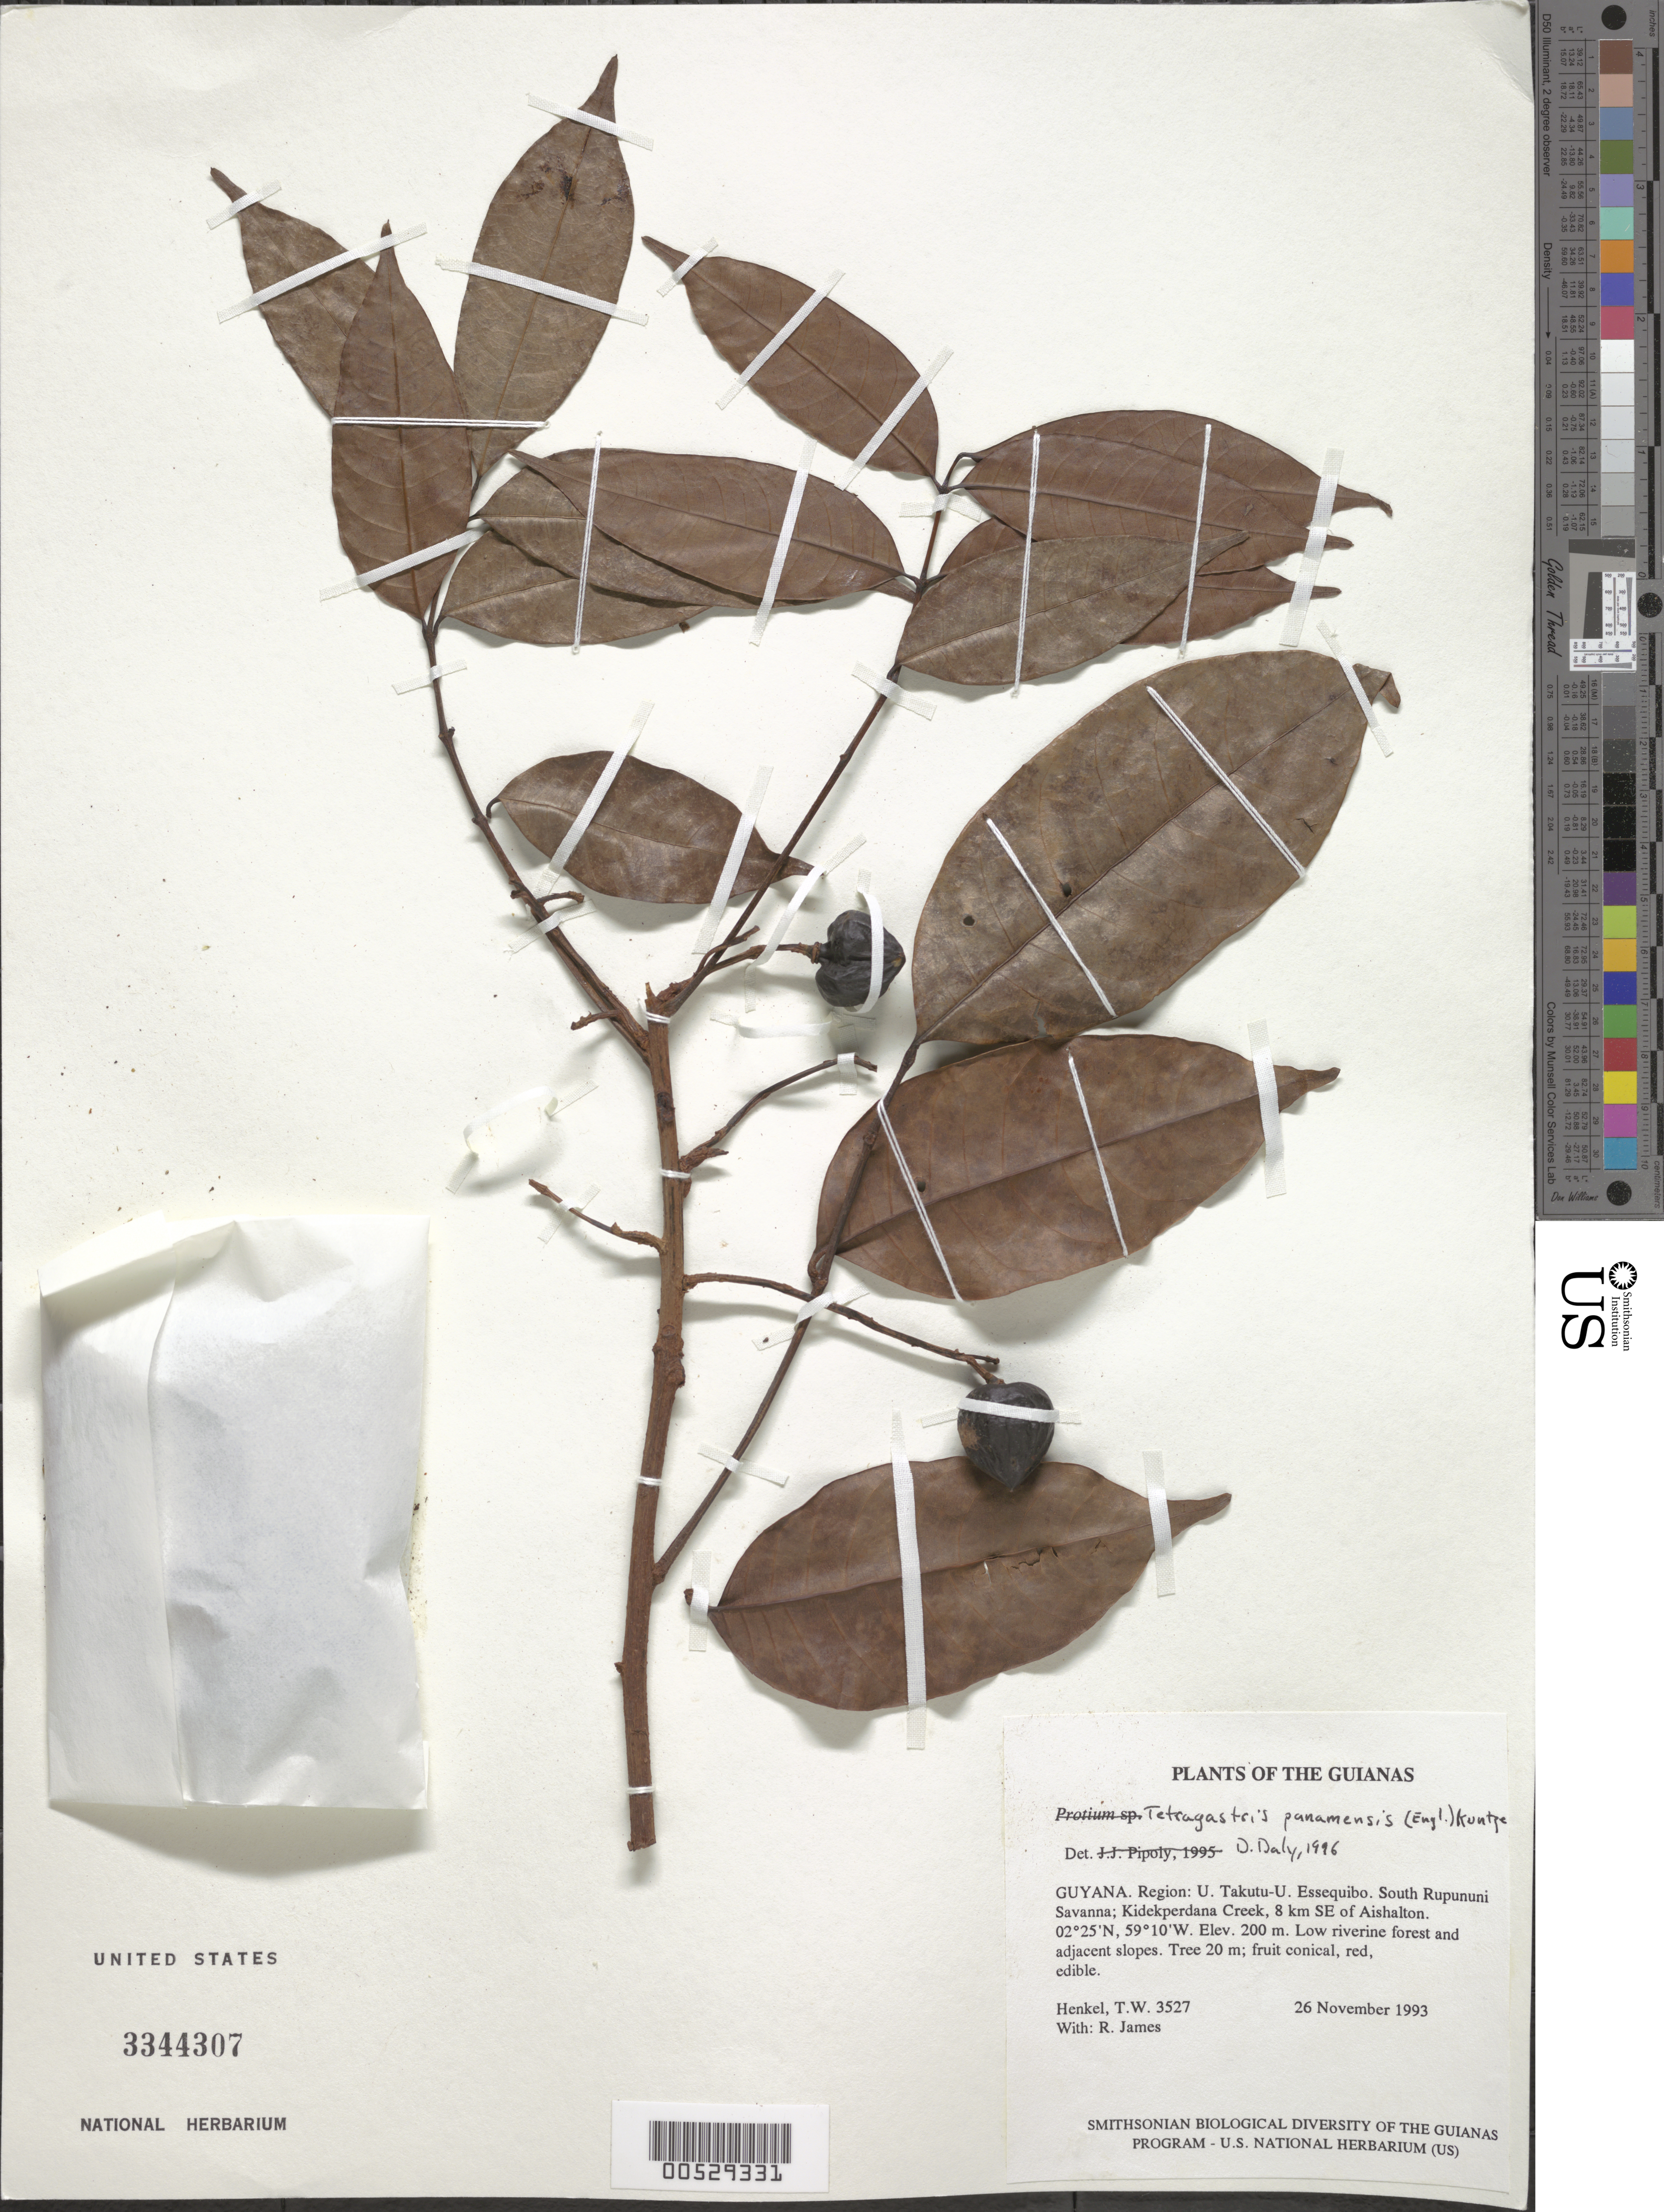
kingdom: Plantae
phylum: Tracheophyta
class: Magnoliopsida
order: Sapindales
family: Burseraceae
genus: Protium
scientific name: Protium stevensonii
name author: (Standl.) Daly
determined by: Daly, Douglas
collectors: T. Henkel & R. James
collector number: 3527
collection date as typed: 26 November 1993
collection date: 1993-11-26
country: Guyana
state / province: U. Takutu-U. Essequibo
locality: South Rupununi Savanna; Kidekperdana Creek, 8 km SE of Aishalton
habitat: Low riverine forest and adjacent slopes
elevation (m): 200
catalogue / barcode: US 3344307